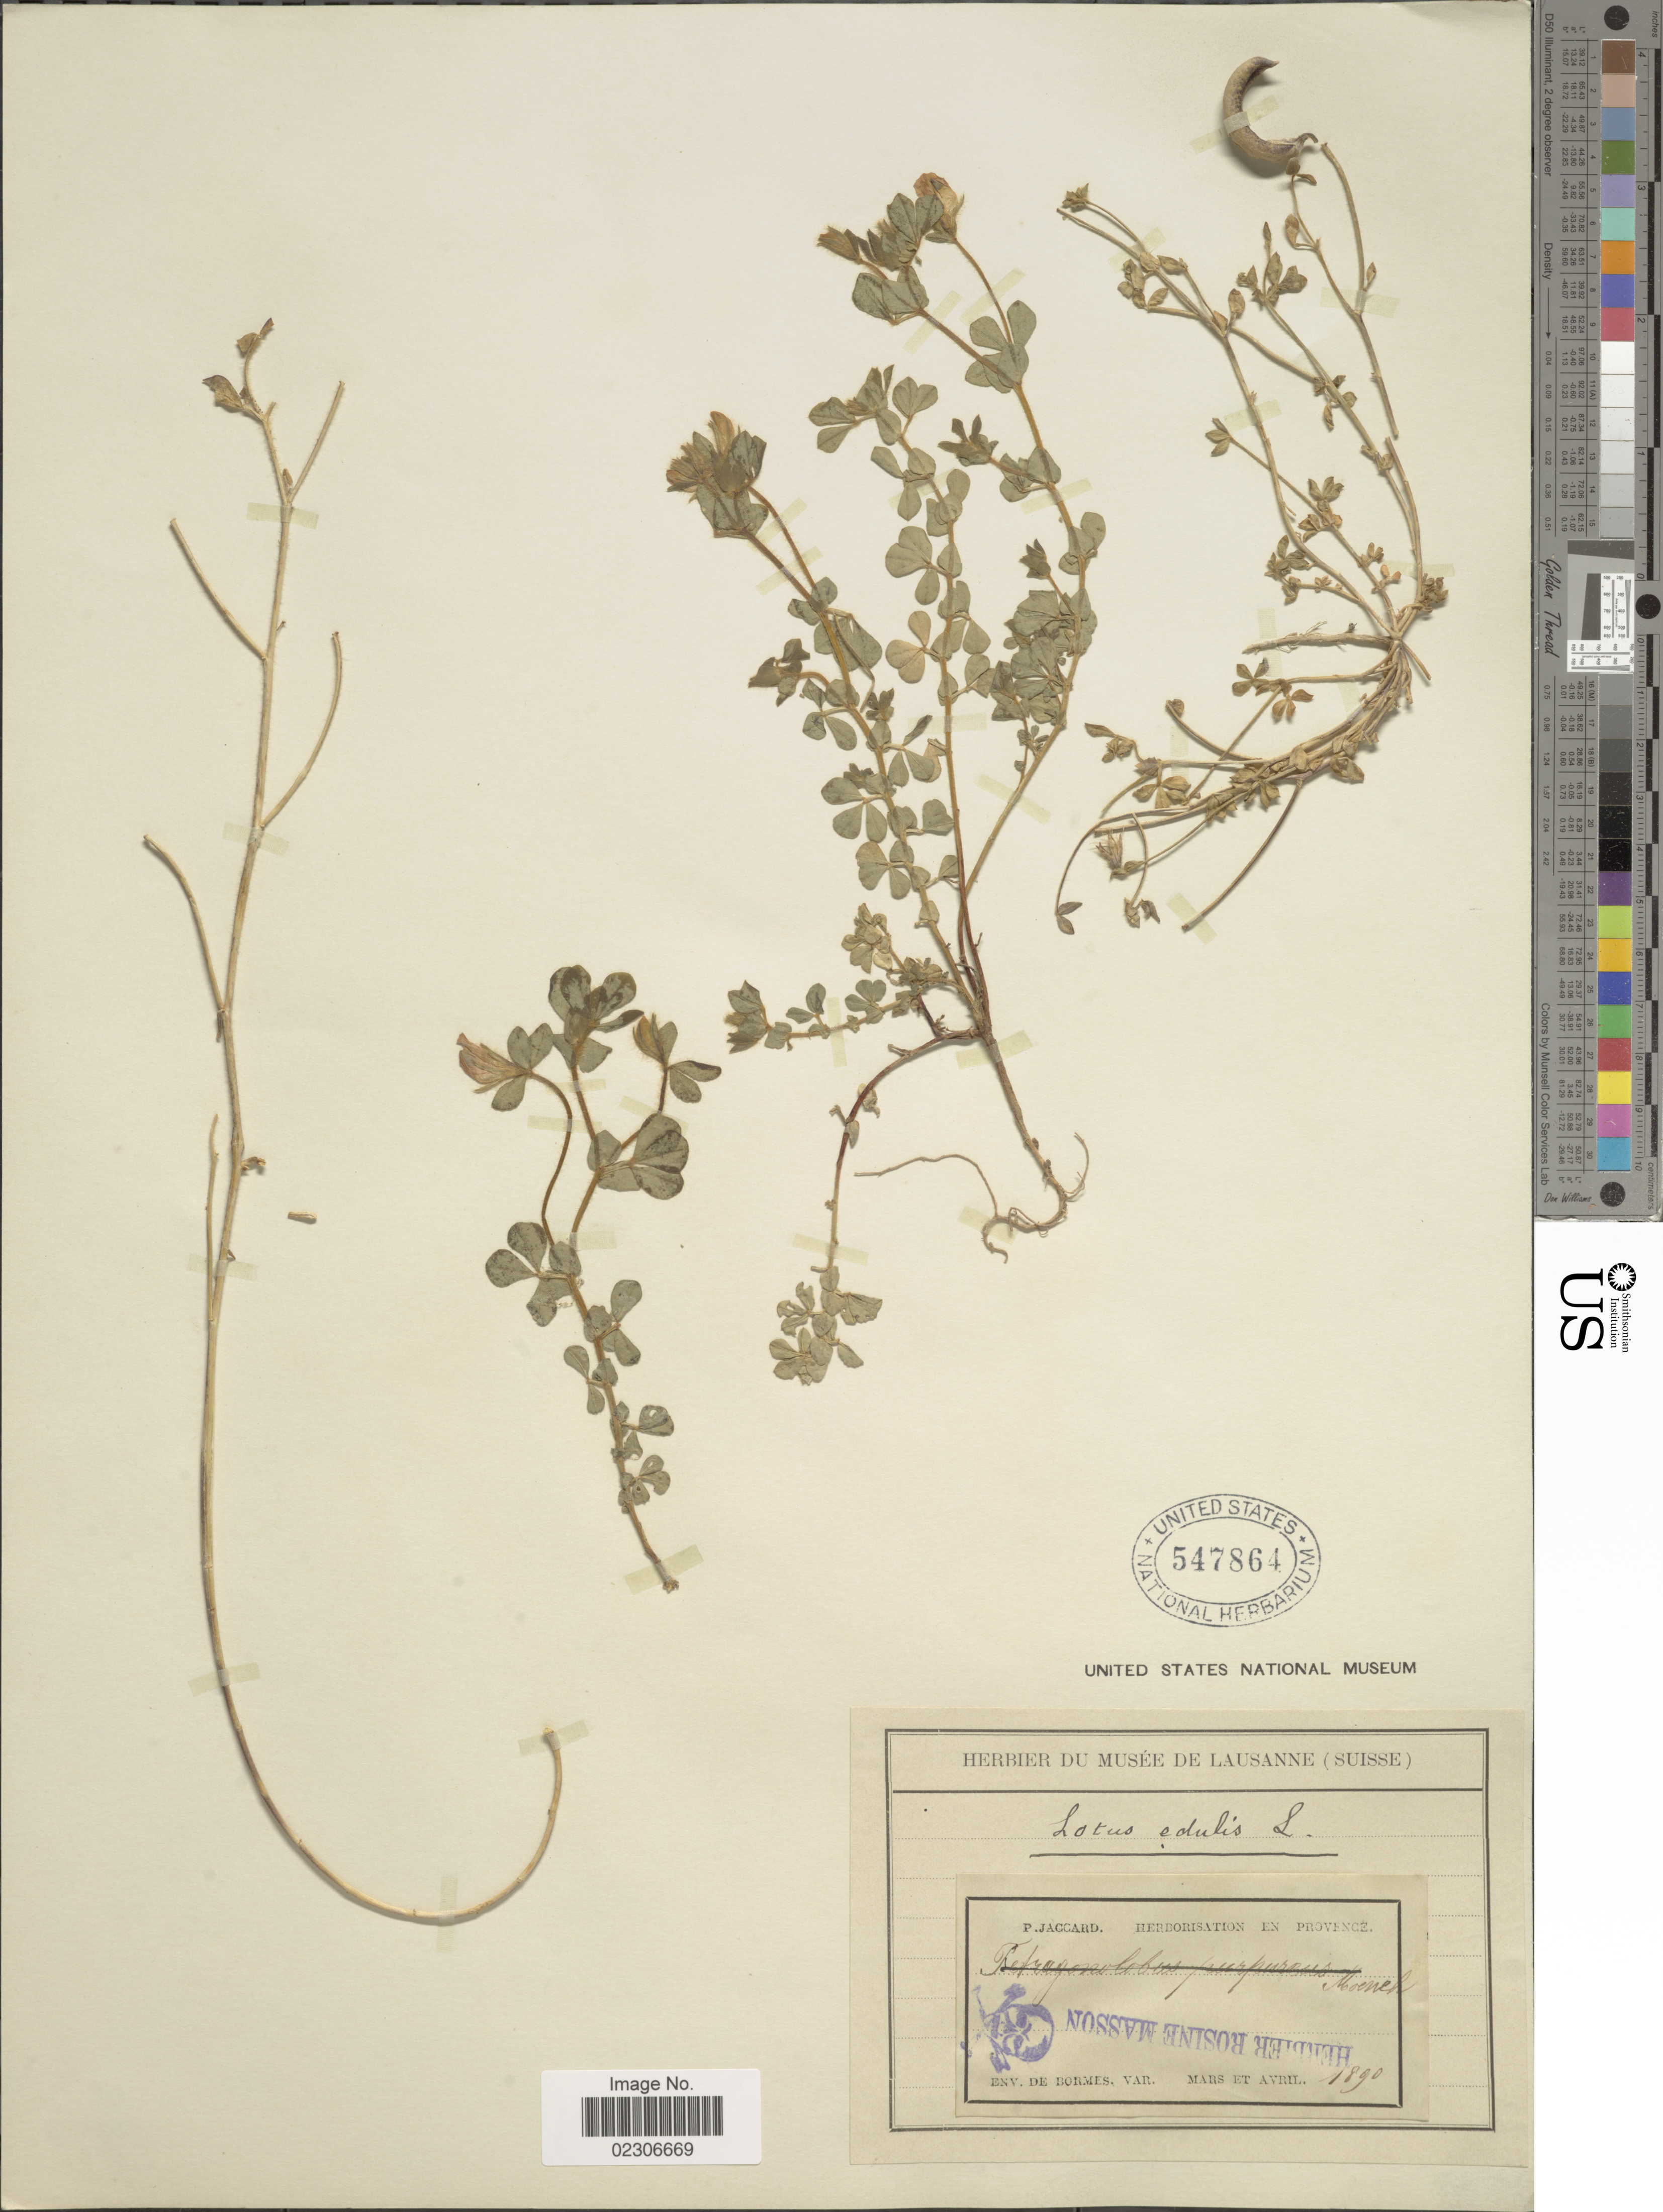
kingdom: Plantae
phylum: Tracheophyta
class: Magnoliopsida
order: Fabales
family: Fabaceae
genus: Lotus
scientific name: Lotus edulis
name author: L.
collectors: Jaccard, P.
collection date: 1890-03/1890-04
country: France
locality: Env. de Bormes, Var.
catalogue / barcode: US 547864